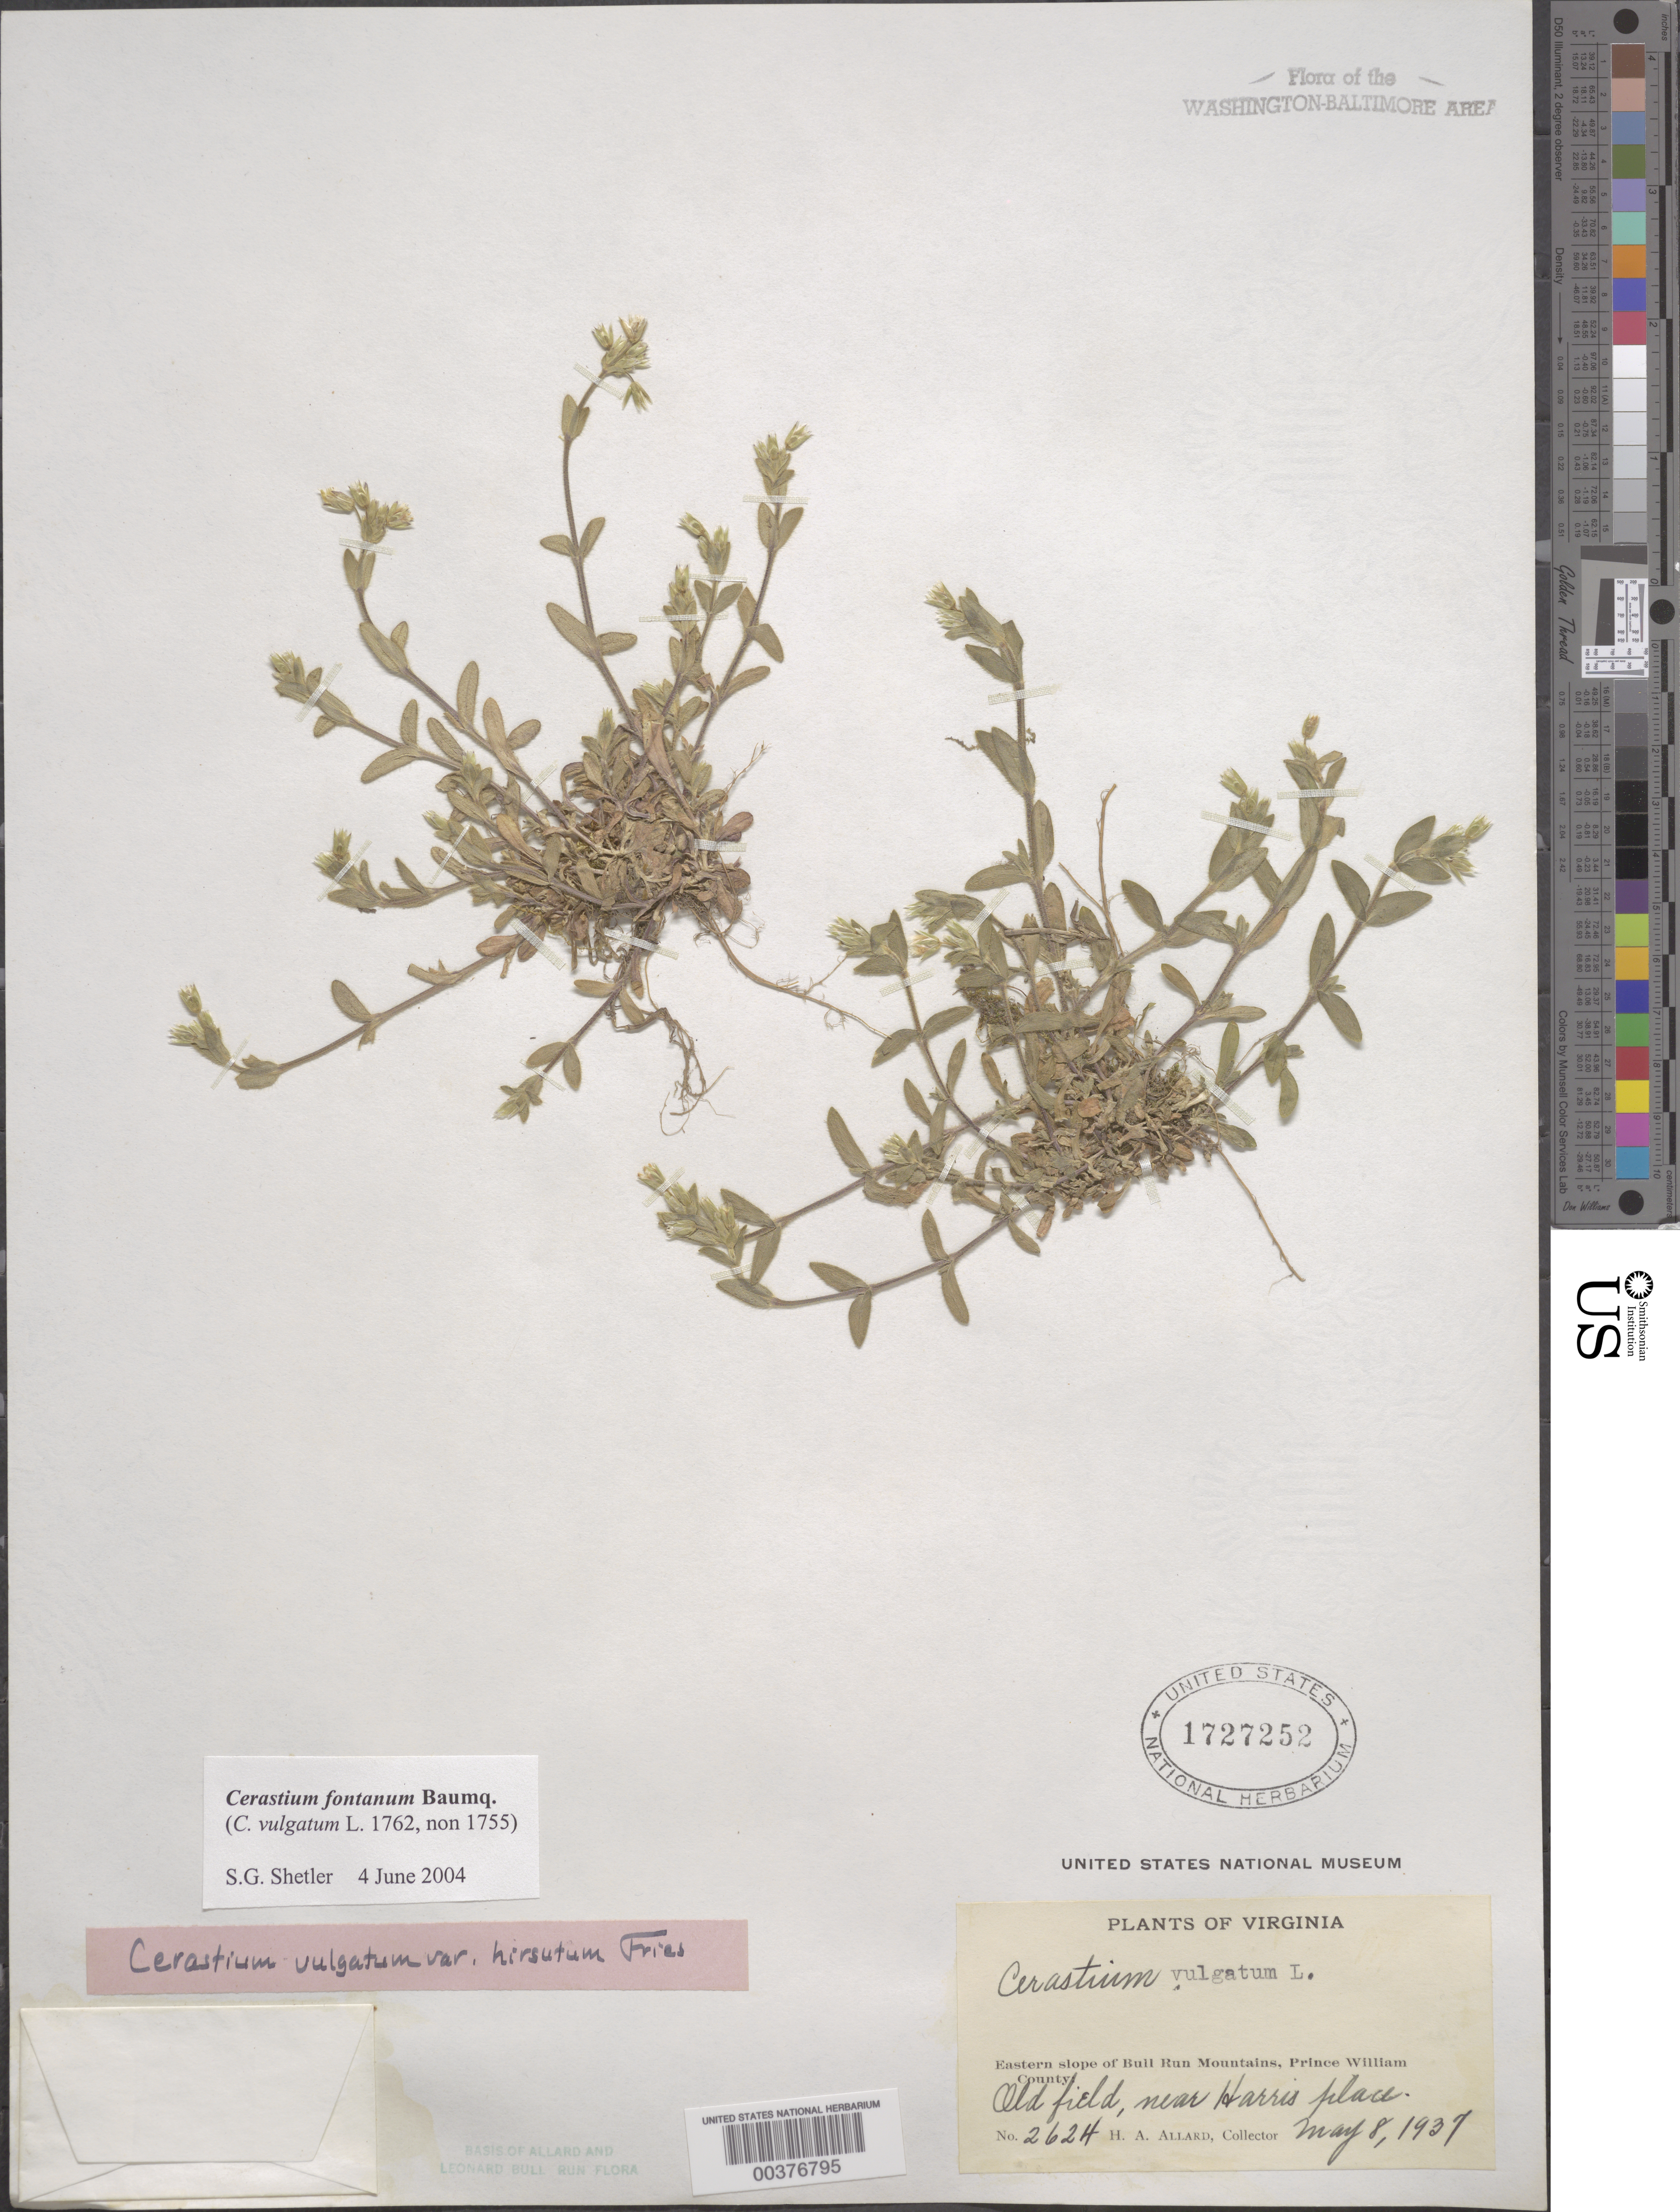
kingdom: Plantae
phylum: Tracheophyta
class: Magnoliopsida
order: Caryophyllales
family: Caryophyllaceae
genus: Cerastium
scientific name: Cerastium fontanum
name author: Baumg.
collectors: H. A. Allard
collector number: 2624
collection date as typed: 08 May 1937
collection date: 1937-05-08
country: United States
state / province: Virginia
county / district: Fauquier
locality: Harris place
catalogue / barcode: US 1727252